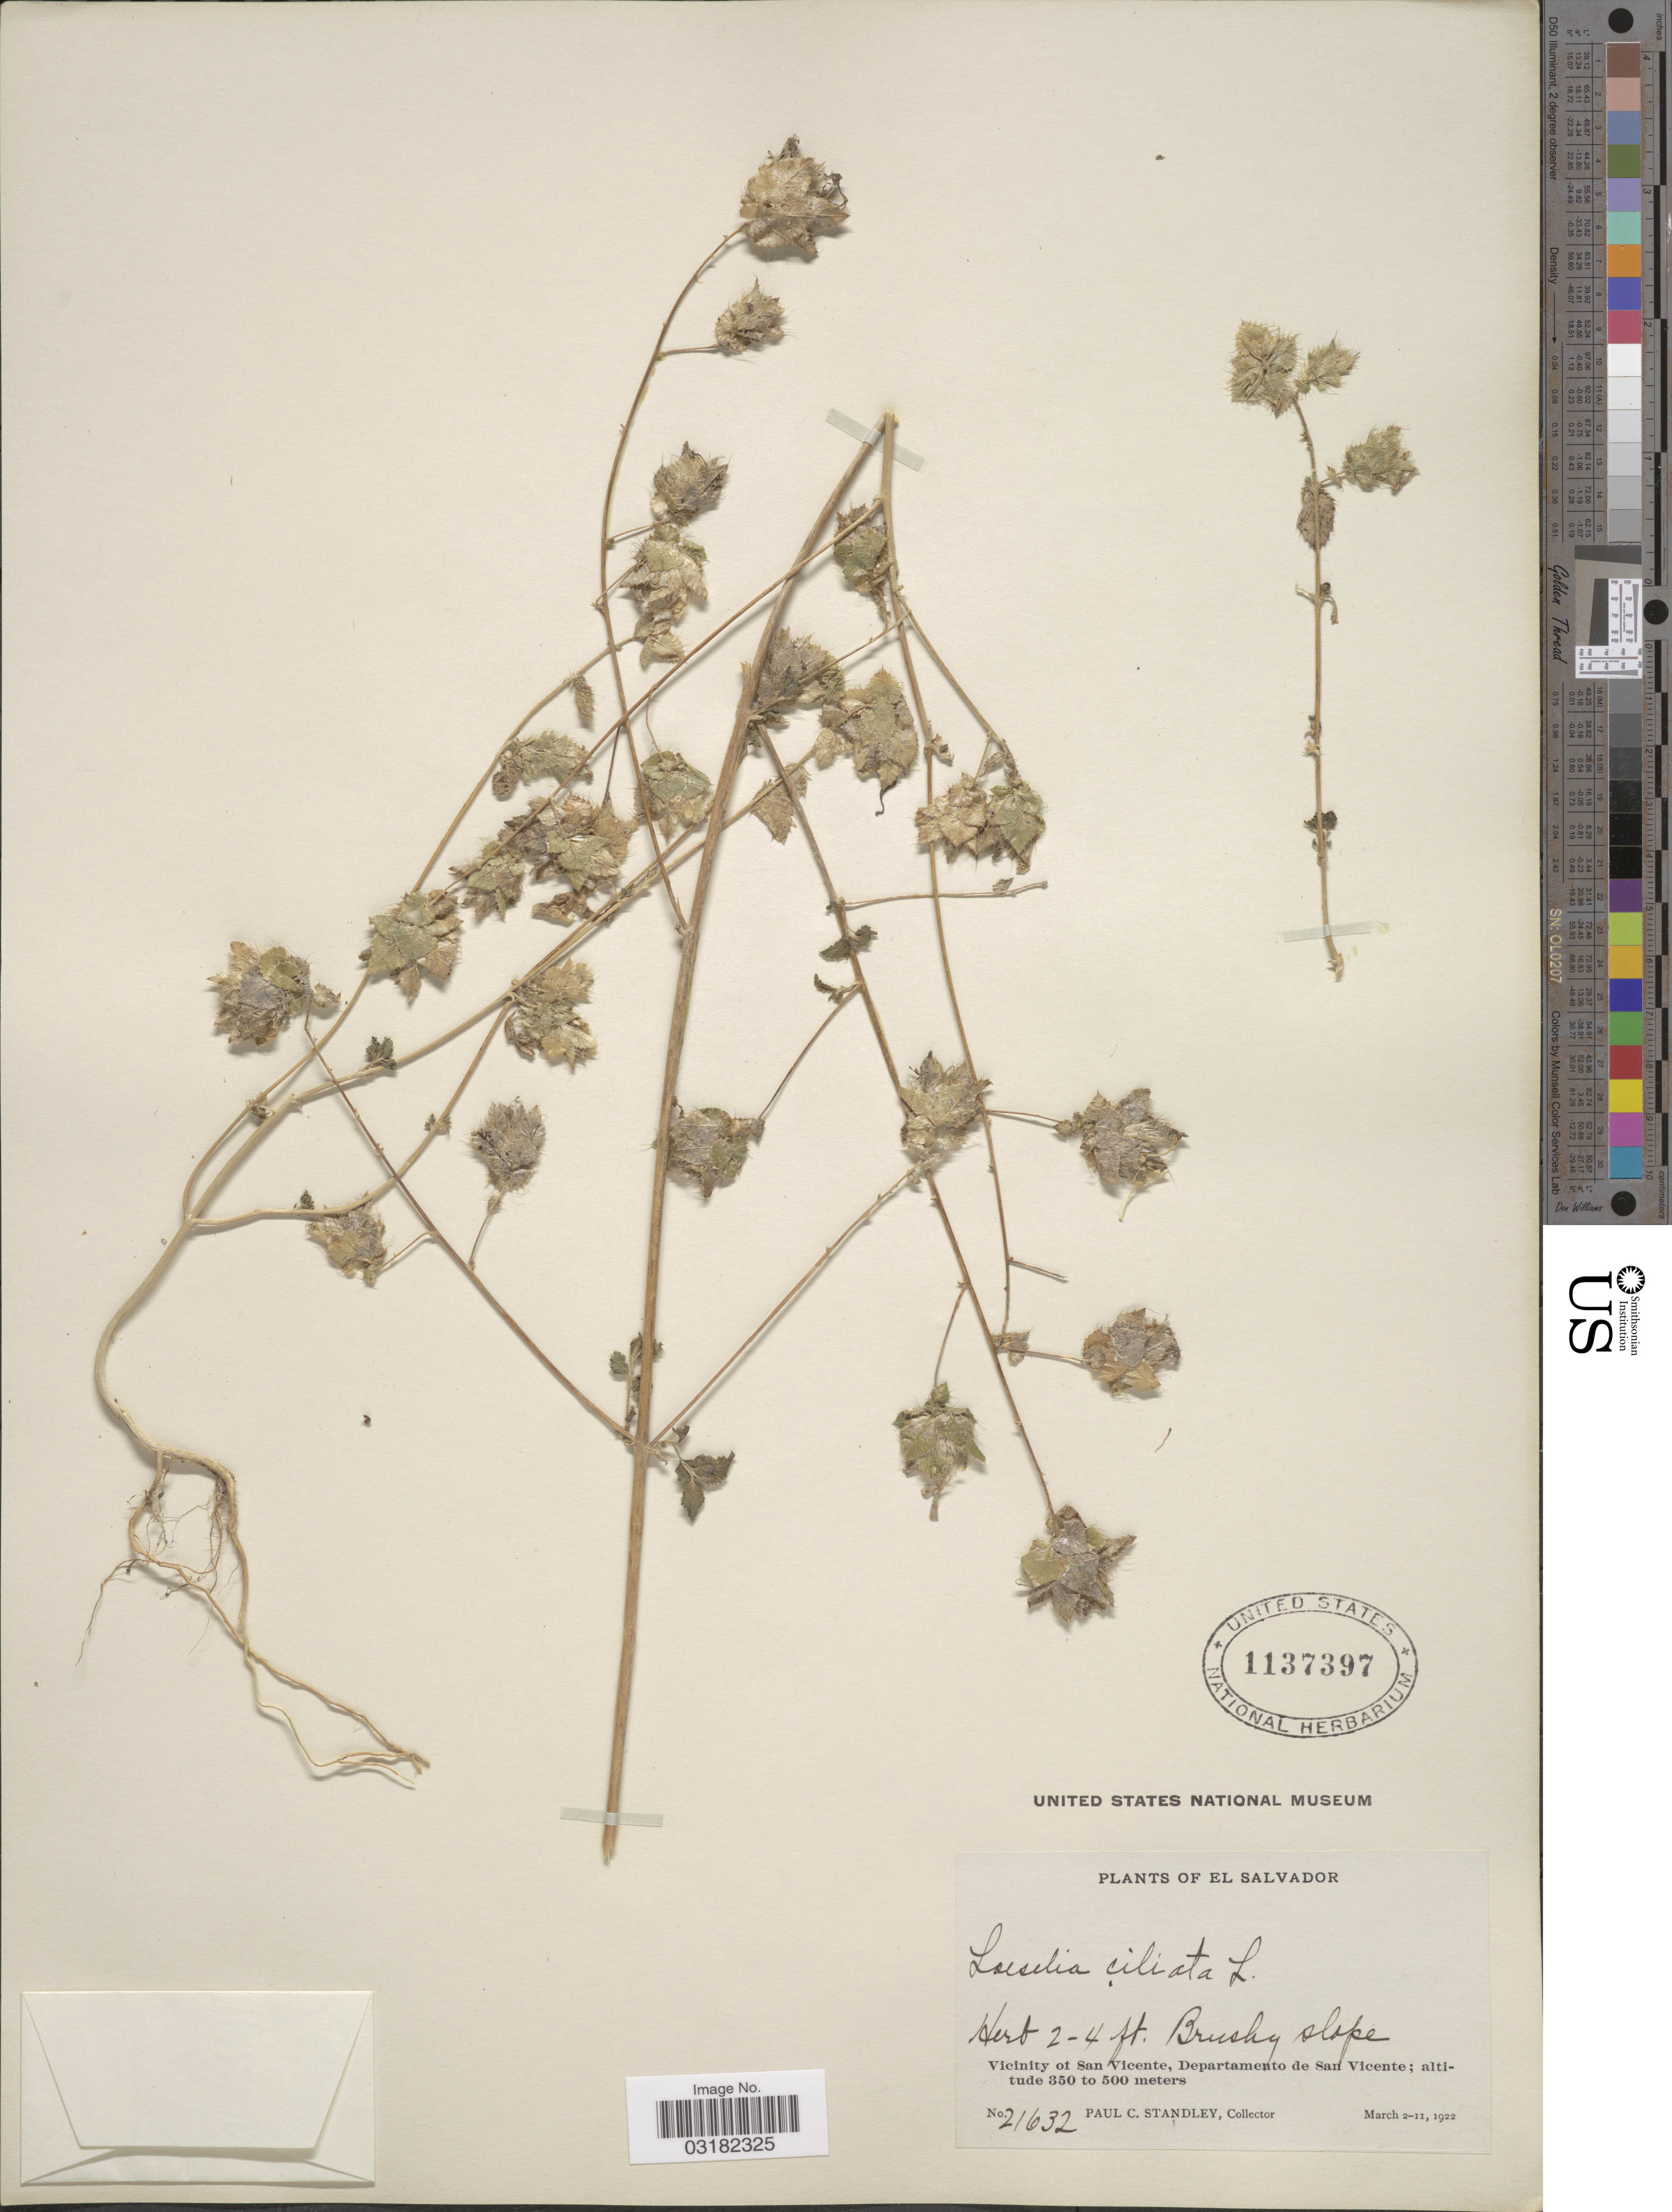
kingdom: Plantae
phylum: Tracheophyta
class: Magnoliopsida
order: Ericales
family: Polemoniaceae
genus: Loeselia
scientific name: Loeselia ciliata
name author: L.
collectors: P. C. Standley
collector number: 21632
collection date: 1922-03-02/1922-03-11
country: El Salvador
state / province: San Vincente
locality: Vicinity of San Vicente, Departamento de San Vicente.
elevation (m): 350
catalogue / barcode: US 1137397